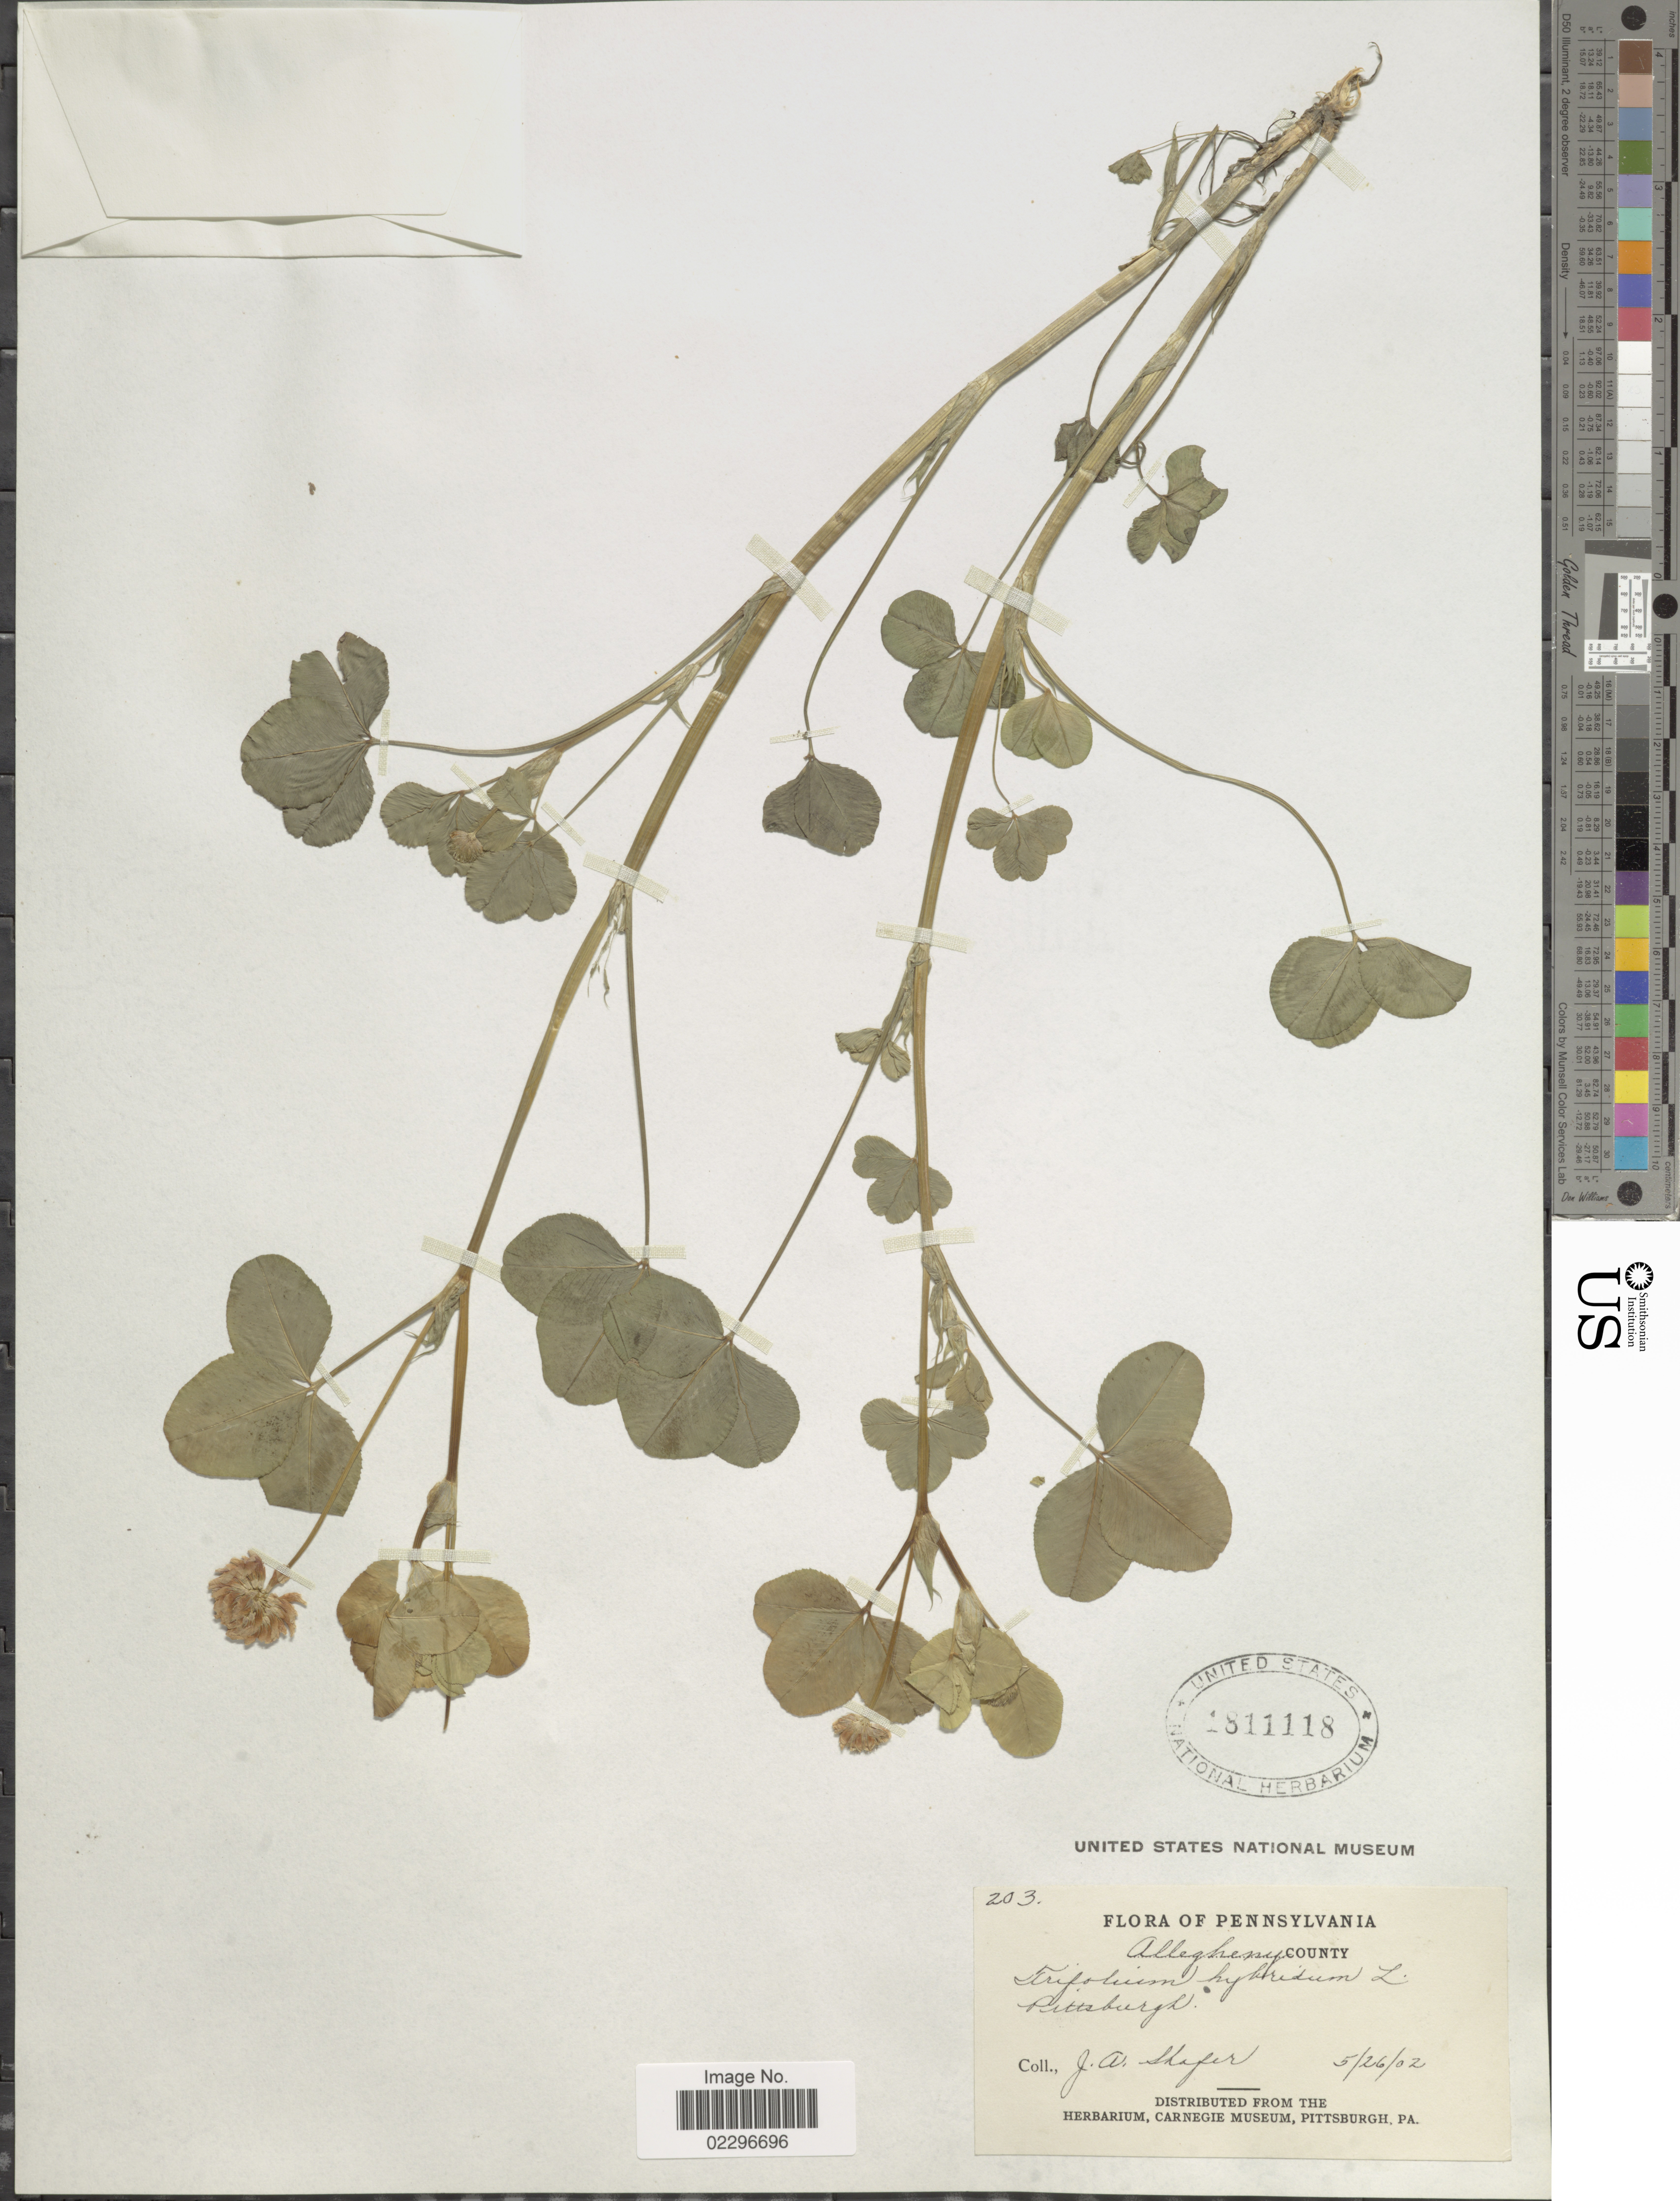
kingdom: Plantae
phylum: Tracheophyta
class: Magnoliopsida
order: Fabales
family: Fabaceae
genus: Trifolium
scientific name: Trifolium hybridum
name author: L.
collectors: J. A. Shafer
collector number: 203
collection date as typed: Transcribed d/m/y: 26/5/2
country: United States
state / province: Pennsylvania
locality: Allegheny County. Pittsburgh.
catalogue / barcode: US 1811118